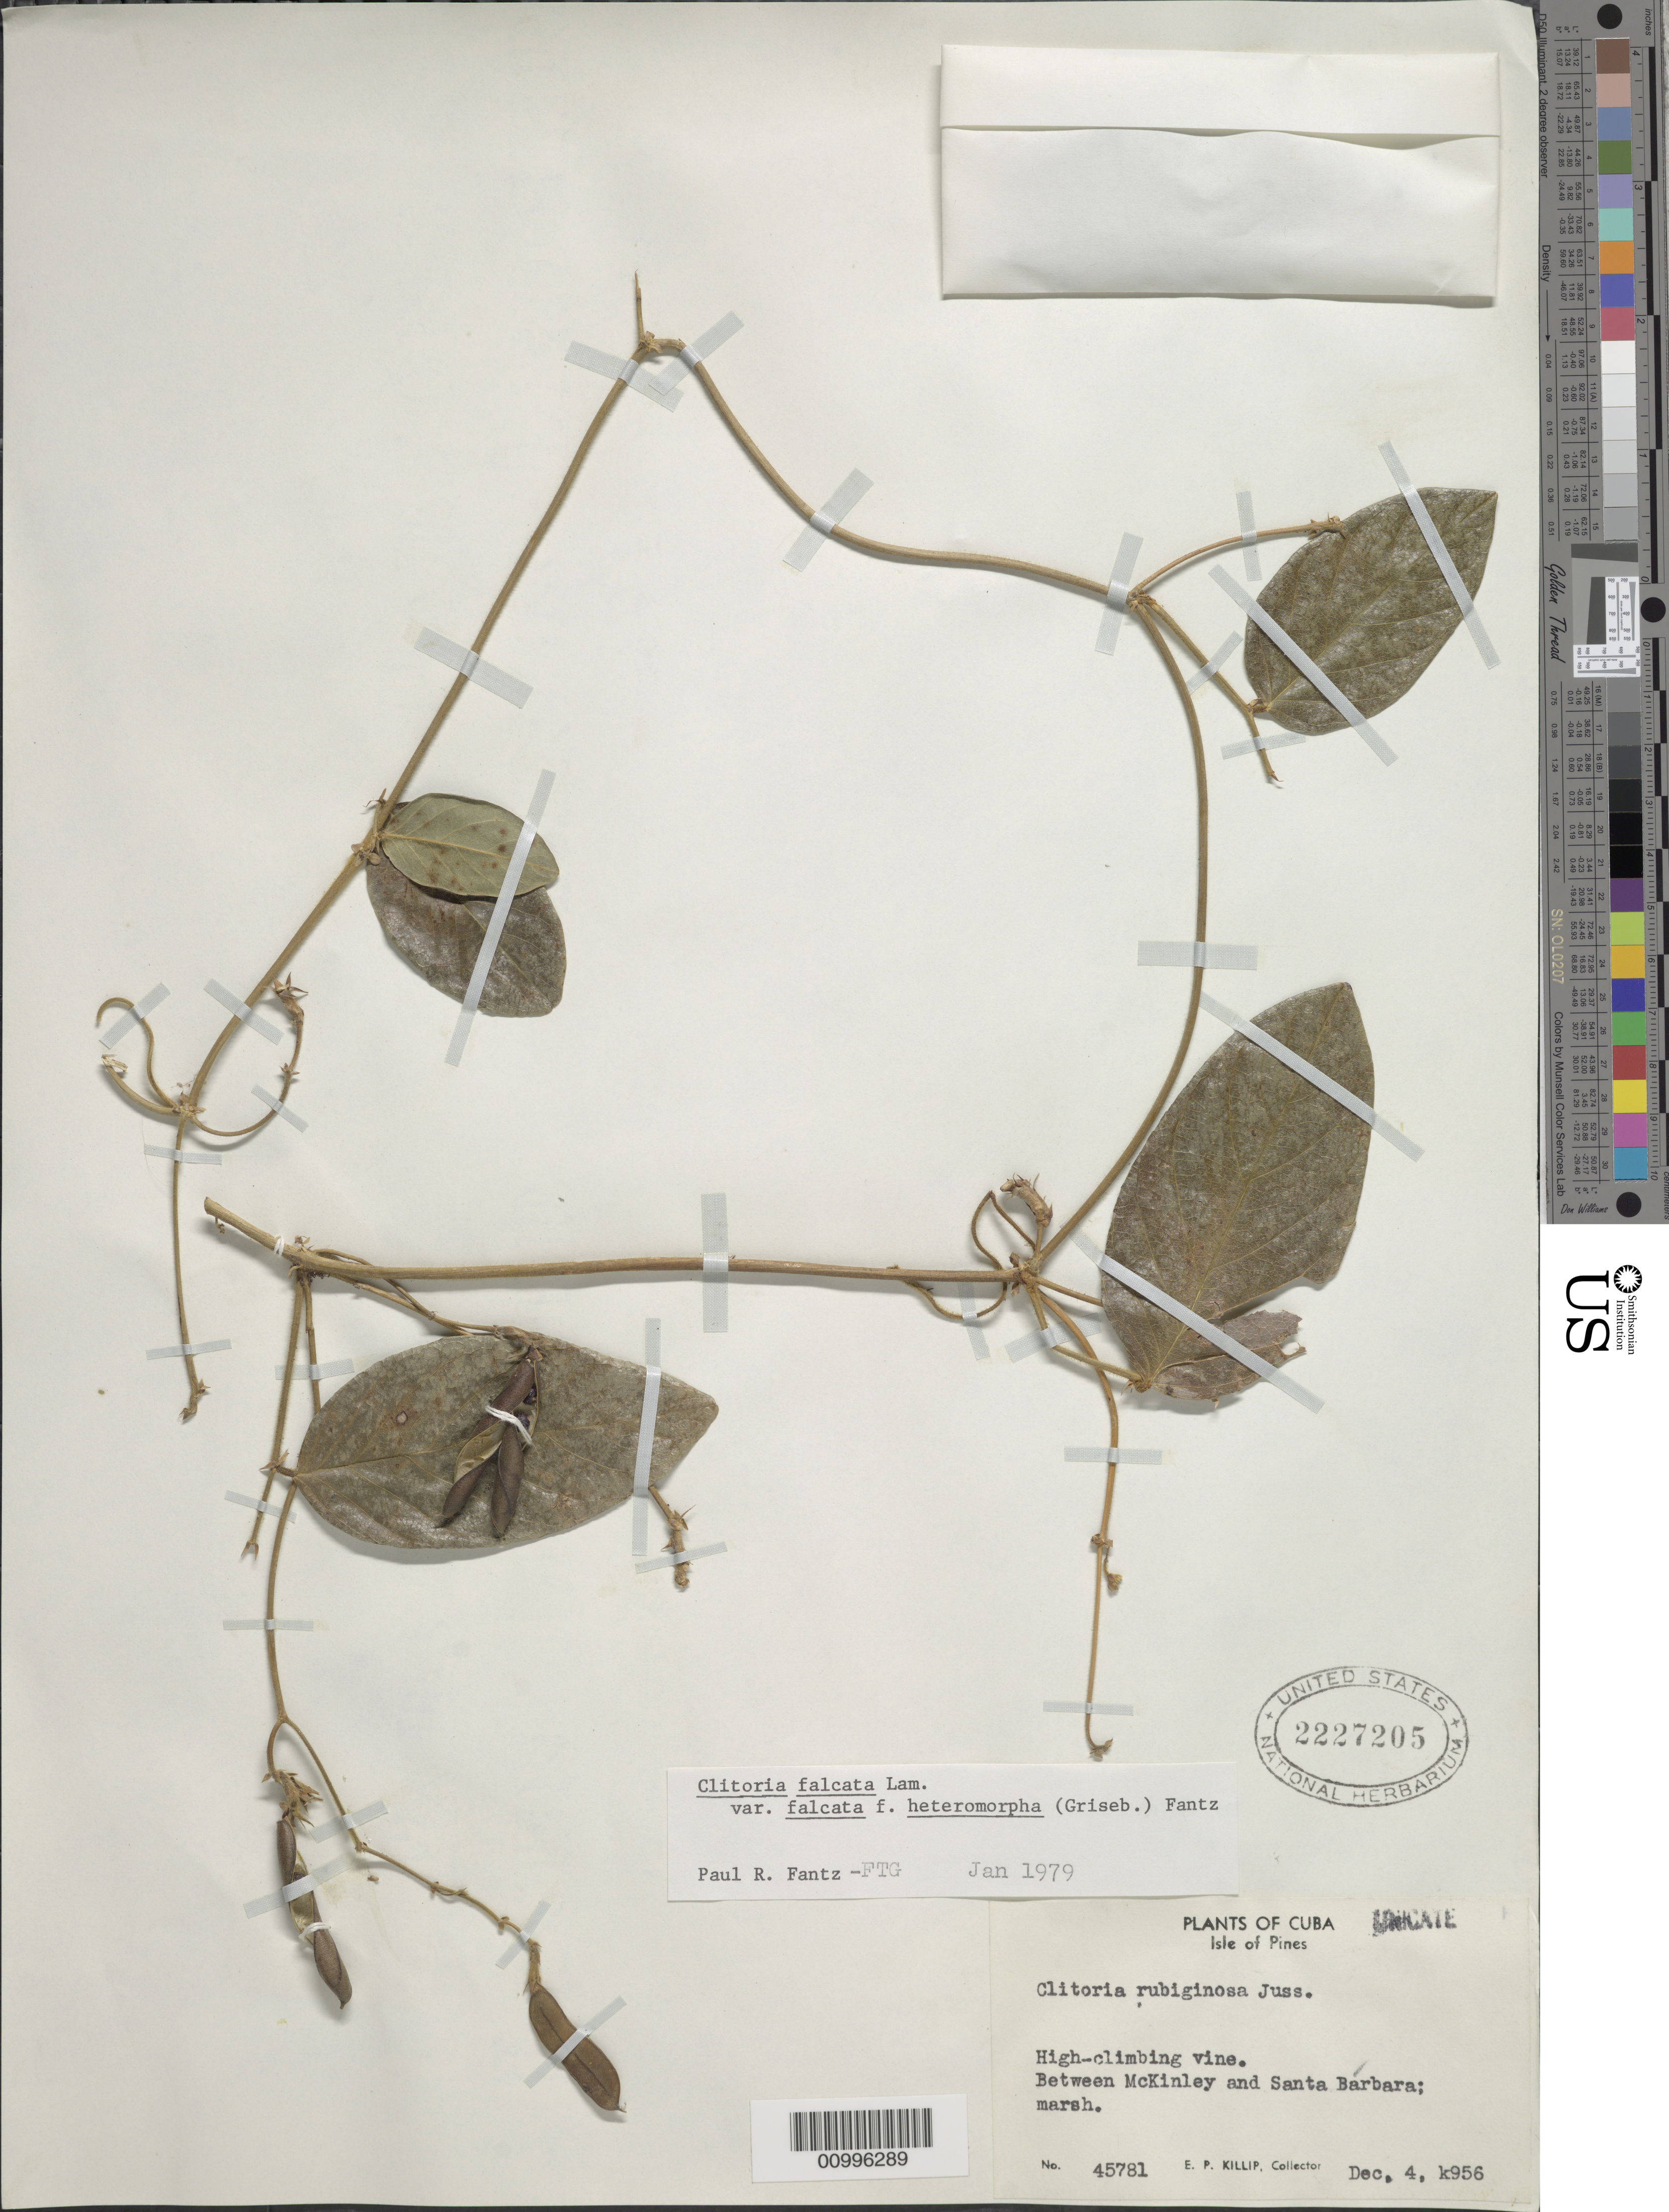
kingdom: Plantae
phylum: Tracheophyta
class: Magnoliopsida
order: Fabales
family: Fabaceae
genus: Clitoria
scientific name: Clitoria falcata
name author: Lam.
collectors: E. P. Killip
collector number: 45781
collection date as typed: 04 Dec 1956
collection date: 1956-12-04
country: Cuba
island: Isla de la Juventud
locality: Isle of Pines, between McKinley and Santa Barbara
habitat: Marsh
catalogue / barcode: US 2227205